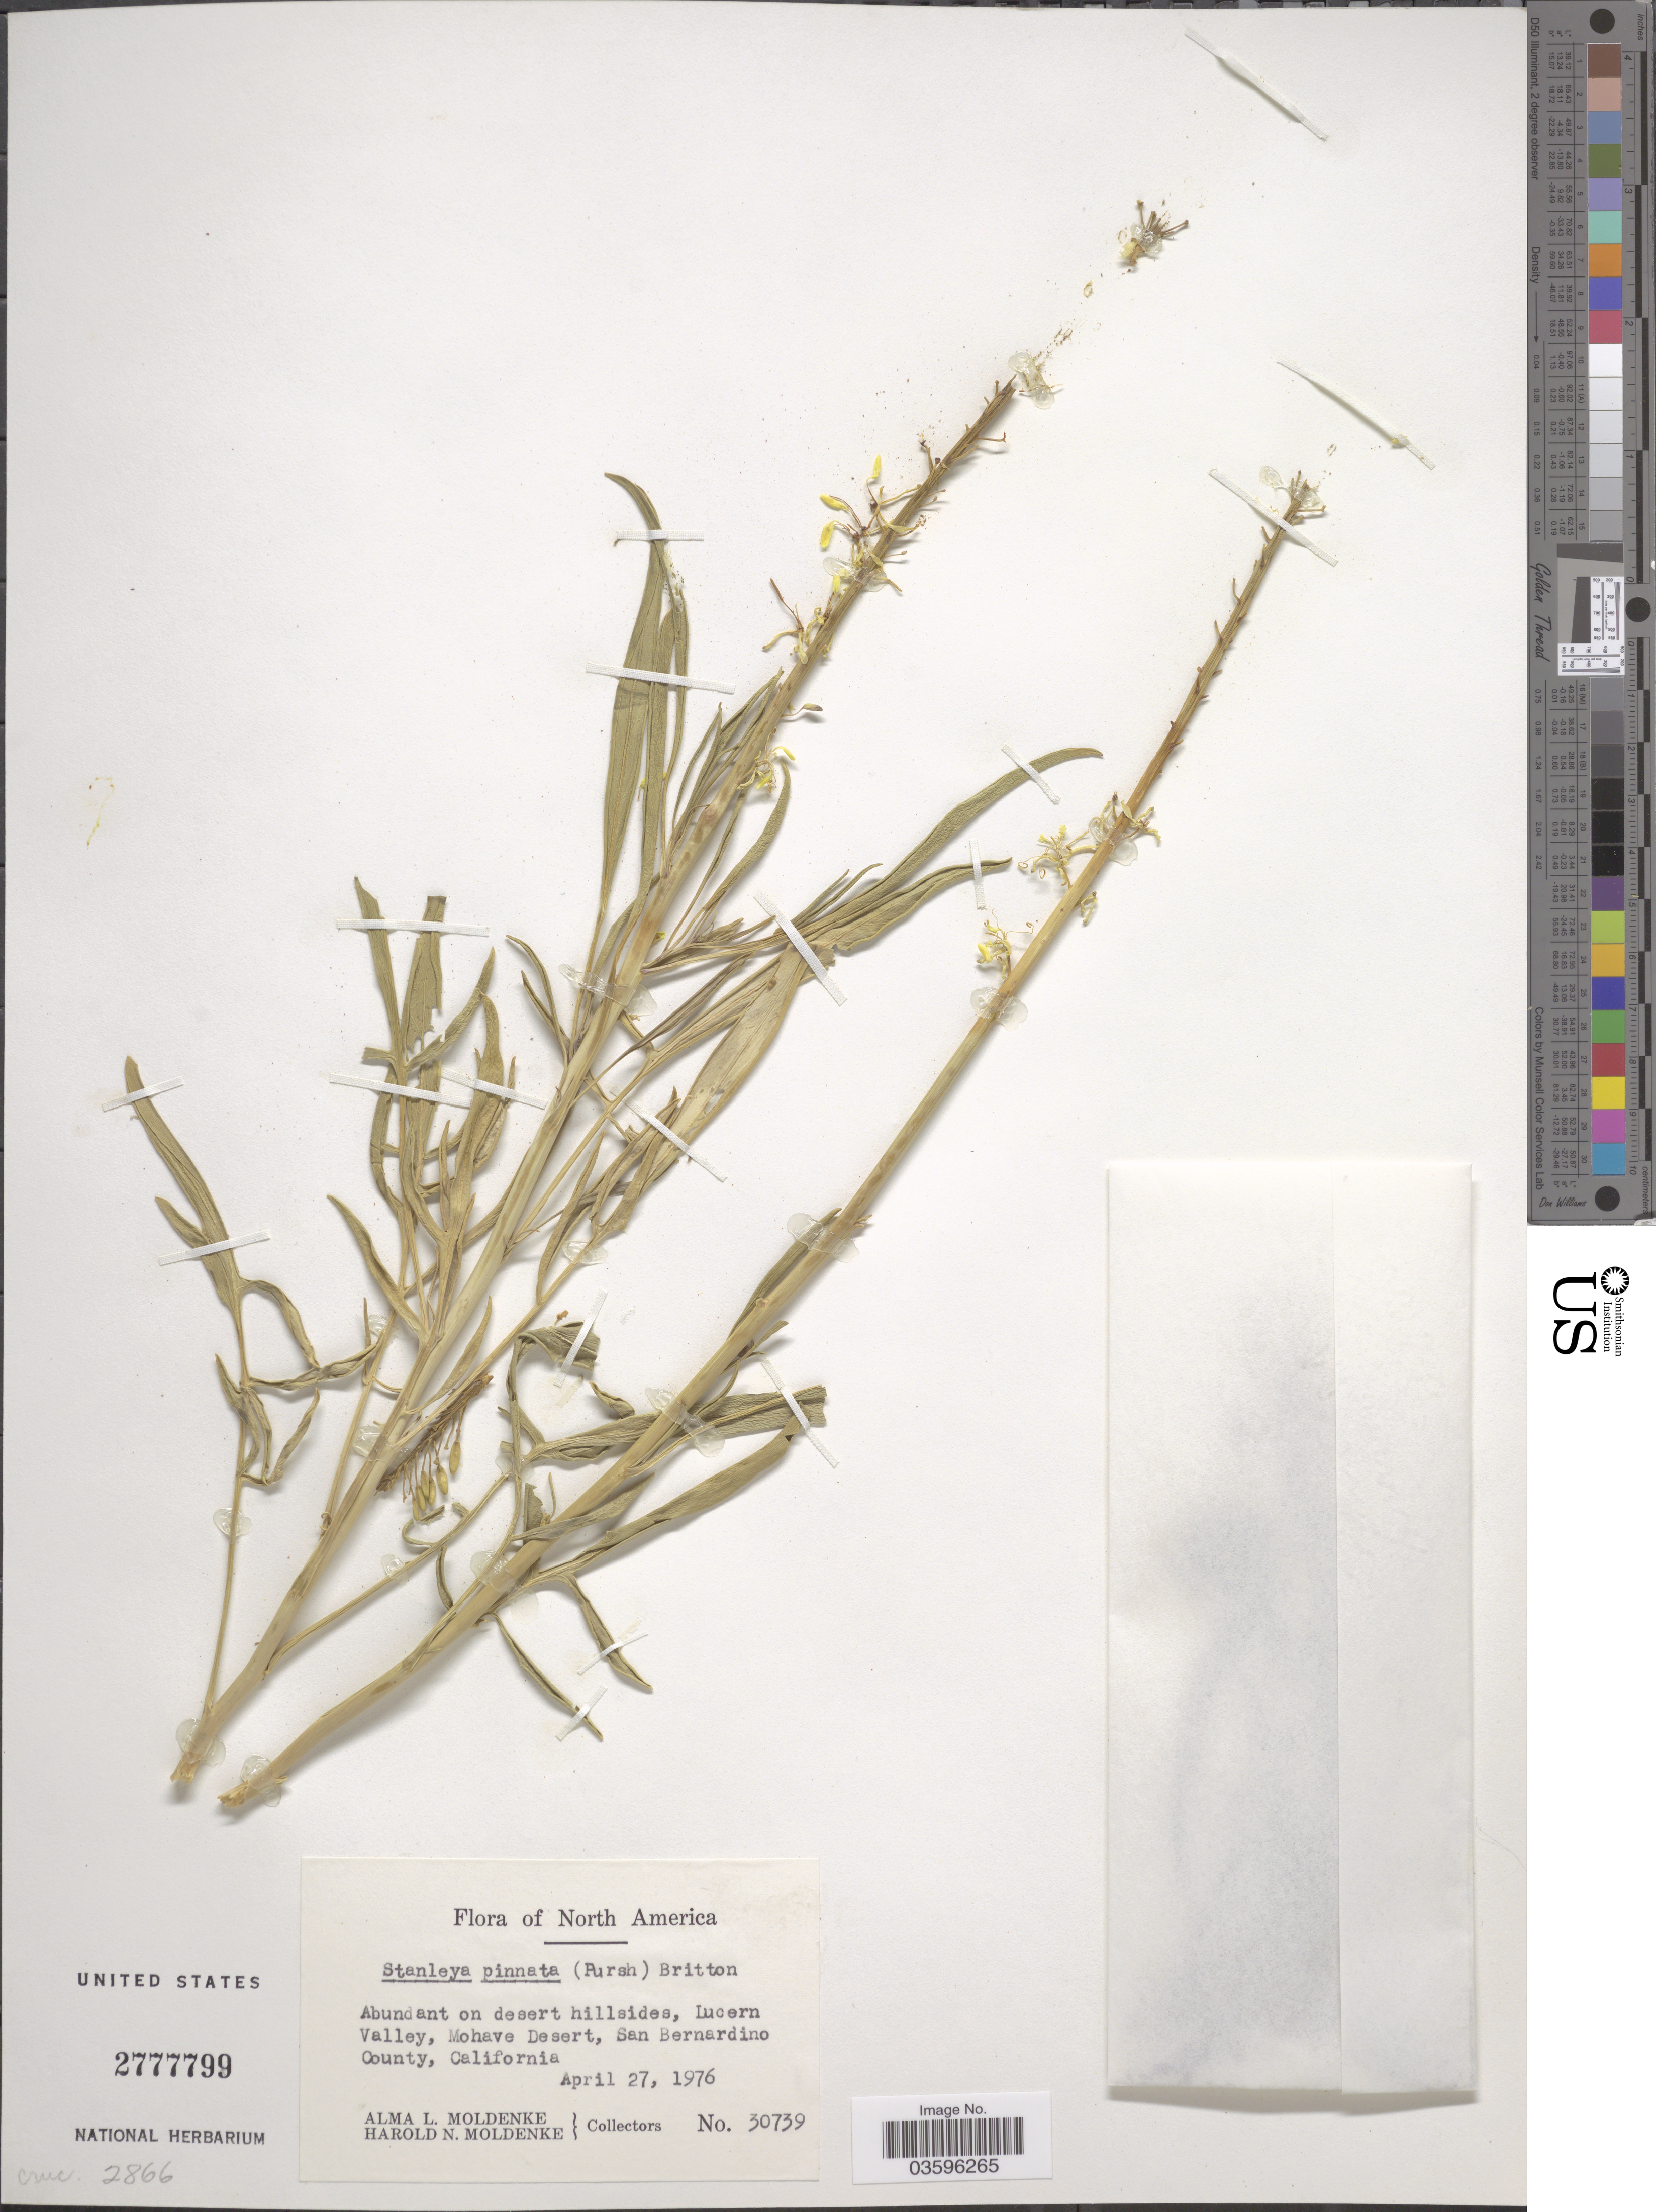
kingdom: Plantae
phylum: Tracheophyta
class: Magnoliopsida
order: Brassicales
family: Brassicaceae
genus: Stanleya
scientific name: Stanleya pinnata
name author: (Pursh) Britton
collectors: A. L. Moldenke & H. N. Moldenke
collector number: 30739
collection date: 1976-04-27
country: United States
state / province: California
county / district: San Bernardino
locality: Lucern Valley, Mohave Desert, San Bernardino County.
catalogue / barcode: US 2777799